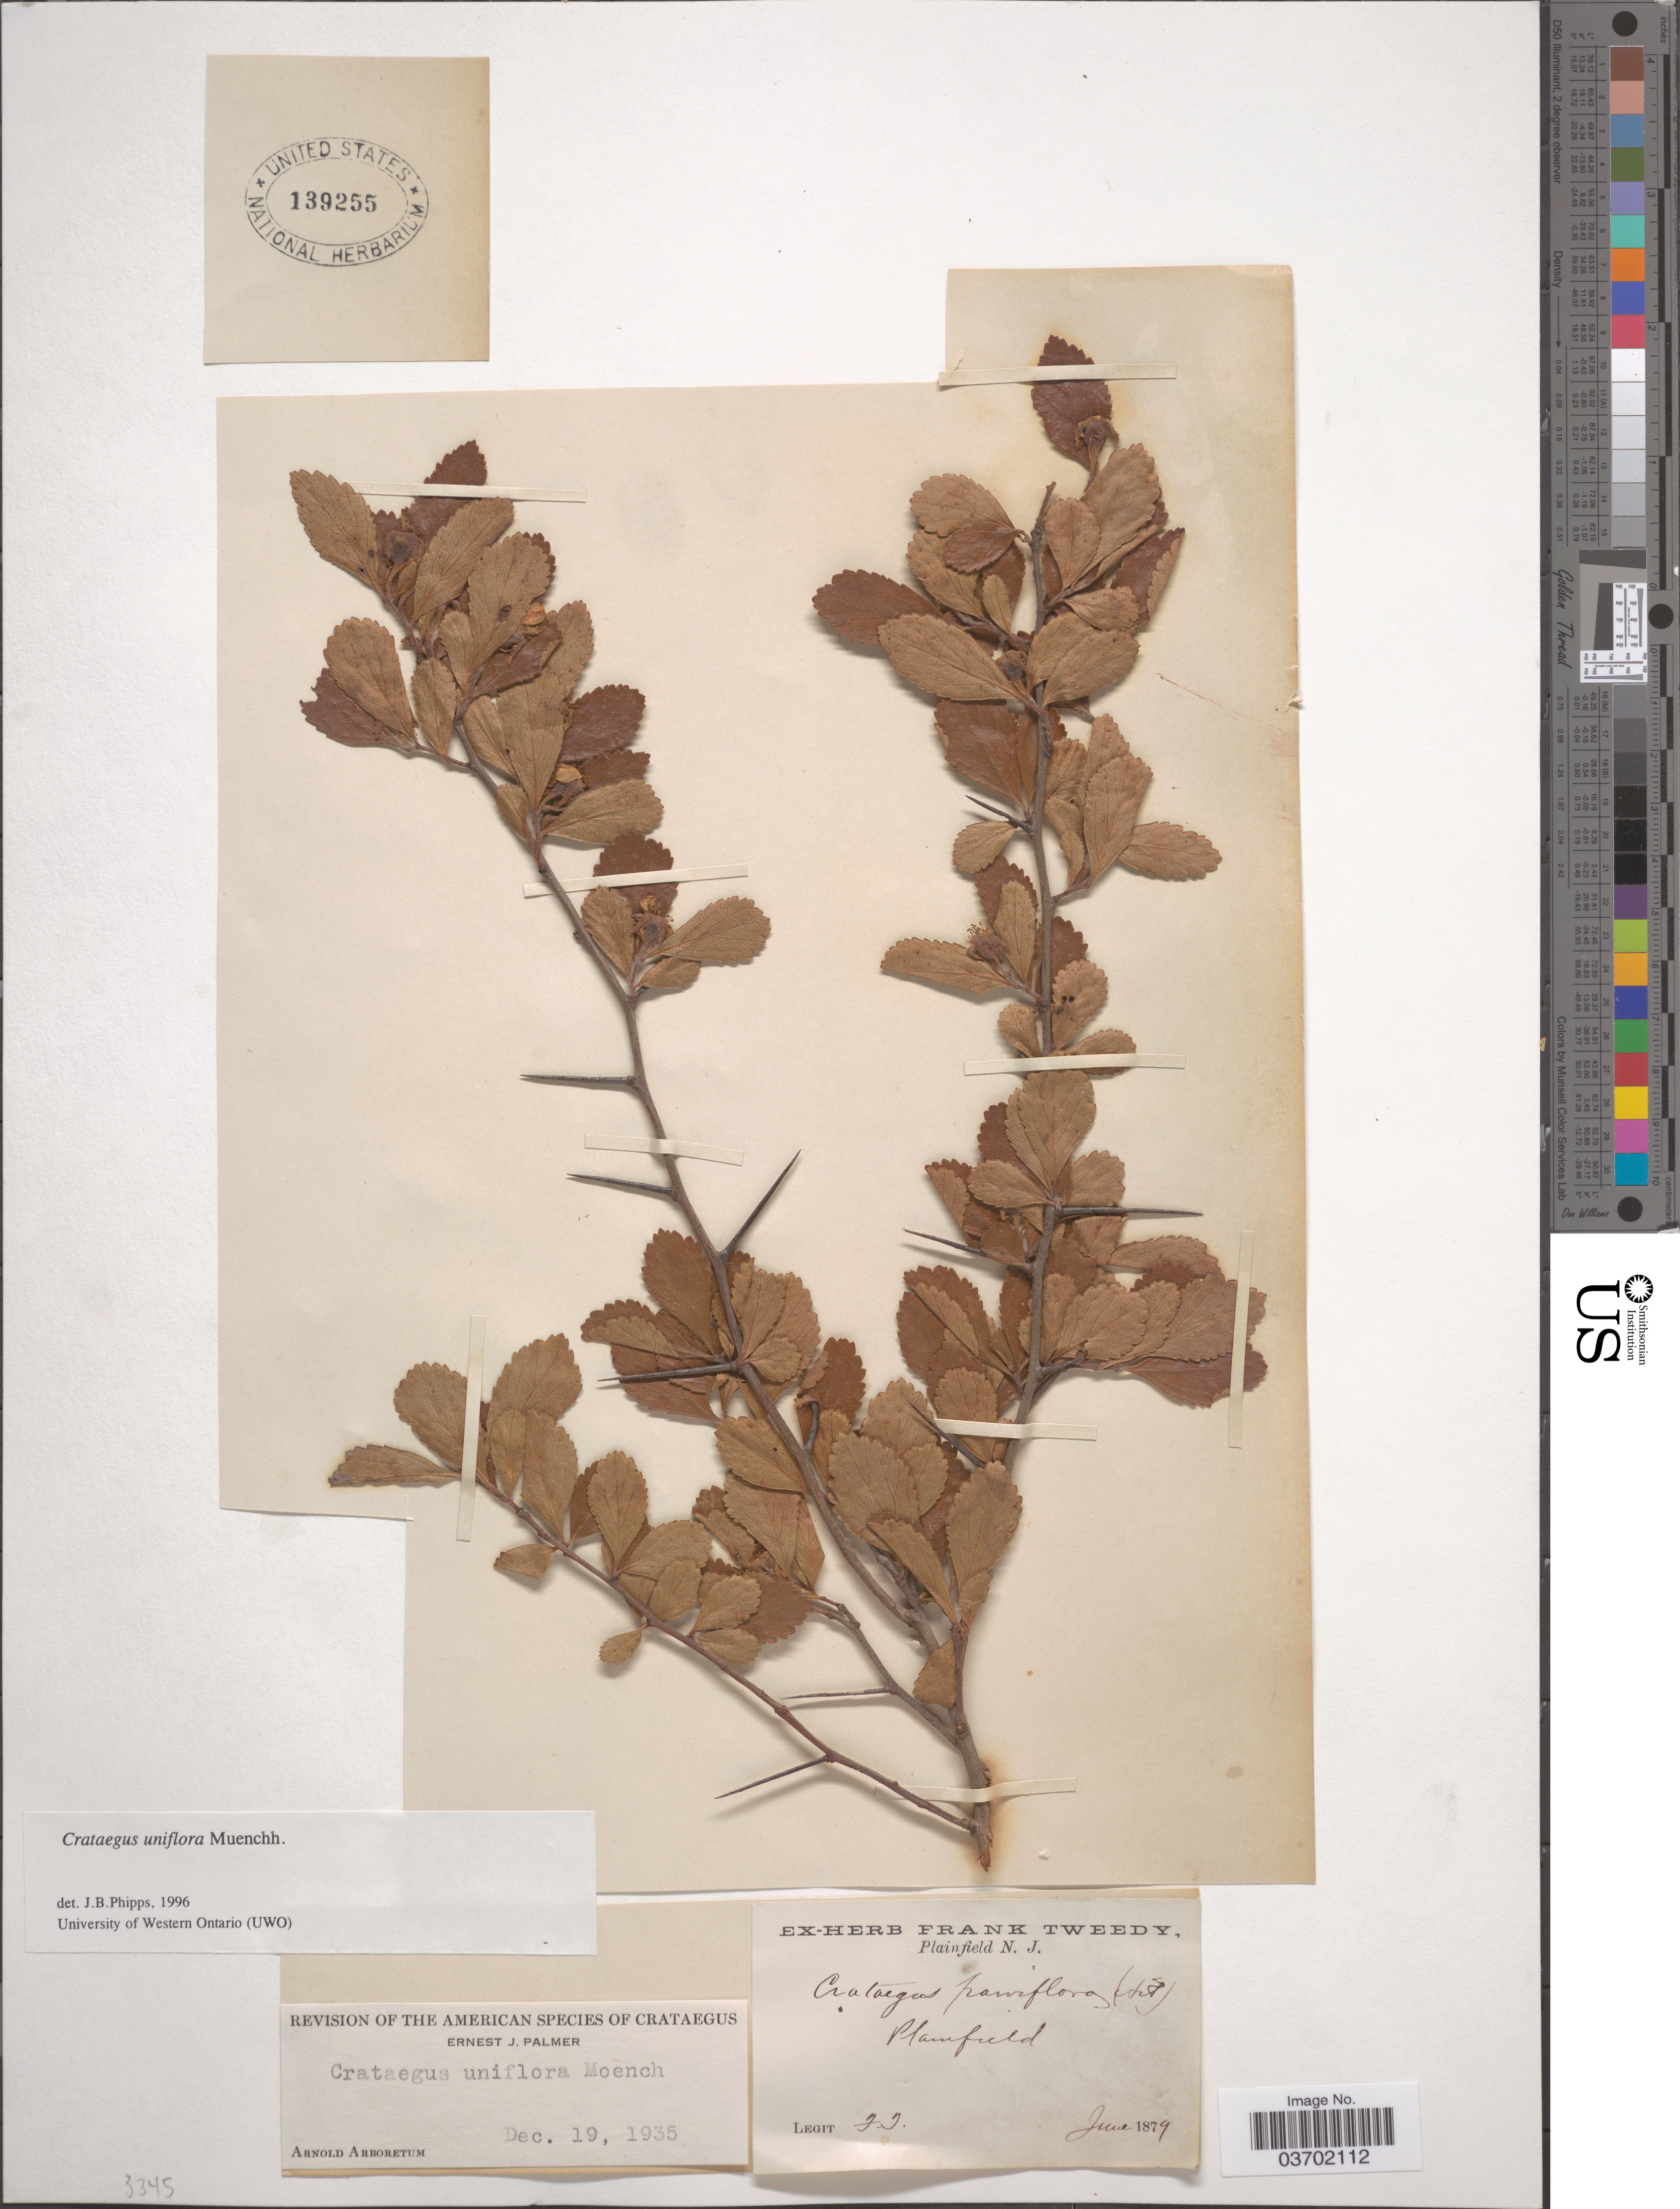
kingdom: Plantae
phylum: Tracheophyta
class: Magnoliopsida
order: Rosales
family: Rosaceae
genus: Crataegus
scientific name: Crataegus uniflora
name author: Münchh.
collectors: F. Tweedy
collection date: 1879-06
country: United States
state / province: New Jersey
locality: Plainfield.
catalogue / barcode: US 139255